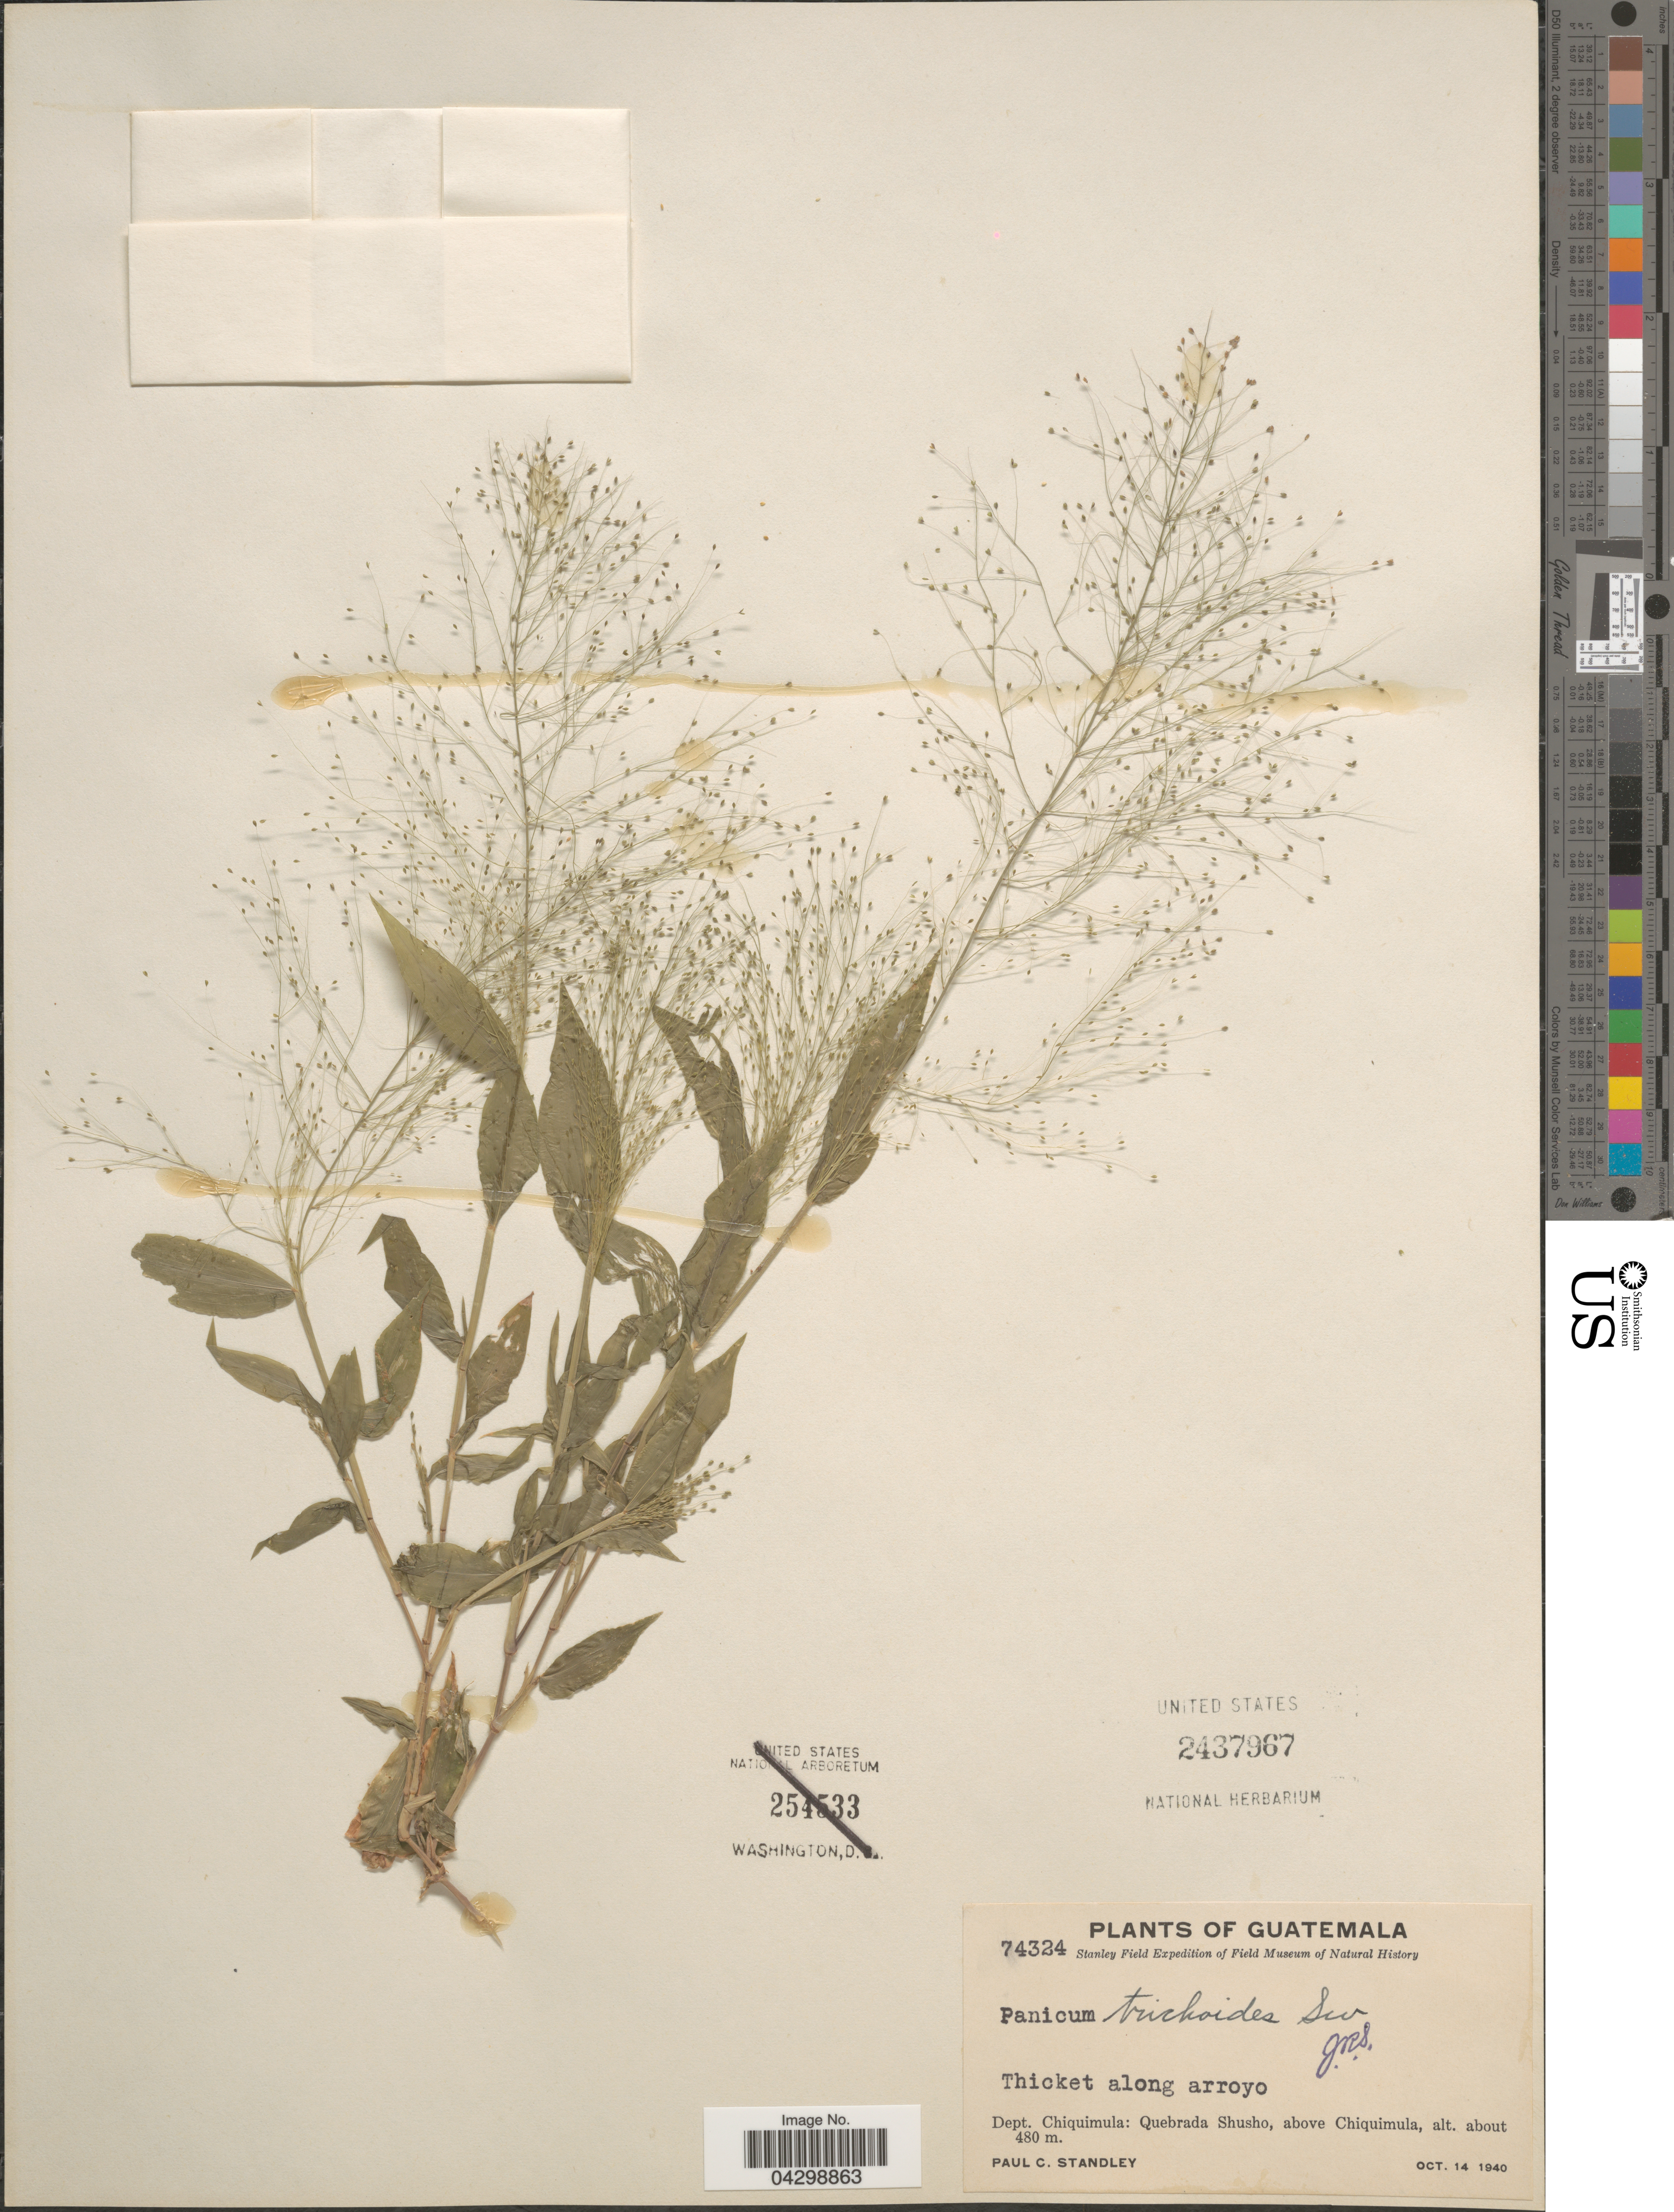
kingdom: Plantae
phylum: Tracheophyta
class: Liliopsida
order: Poales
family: Poaceae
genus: Panicum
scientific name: Panicum trichoides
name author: Sw.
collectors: P. C. Standley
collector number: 74324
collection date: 1940-10-14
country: Guatemala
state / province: Chiquimula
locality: Stanley Field Expedition. Thicket along arroyo. Dept. Chiquimula: Quebrada Shusho, above Chiquimula.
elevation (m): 480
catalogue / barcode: US 2437967